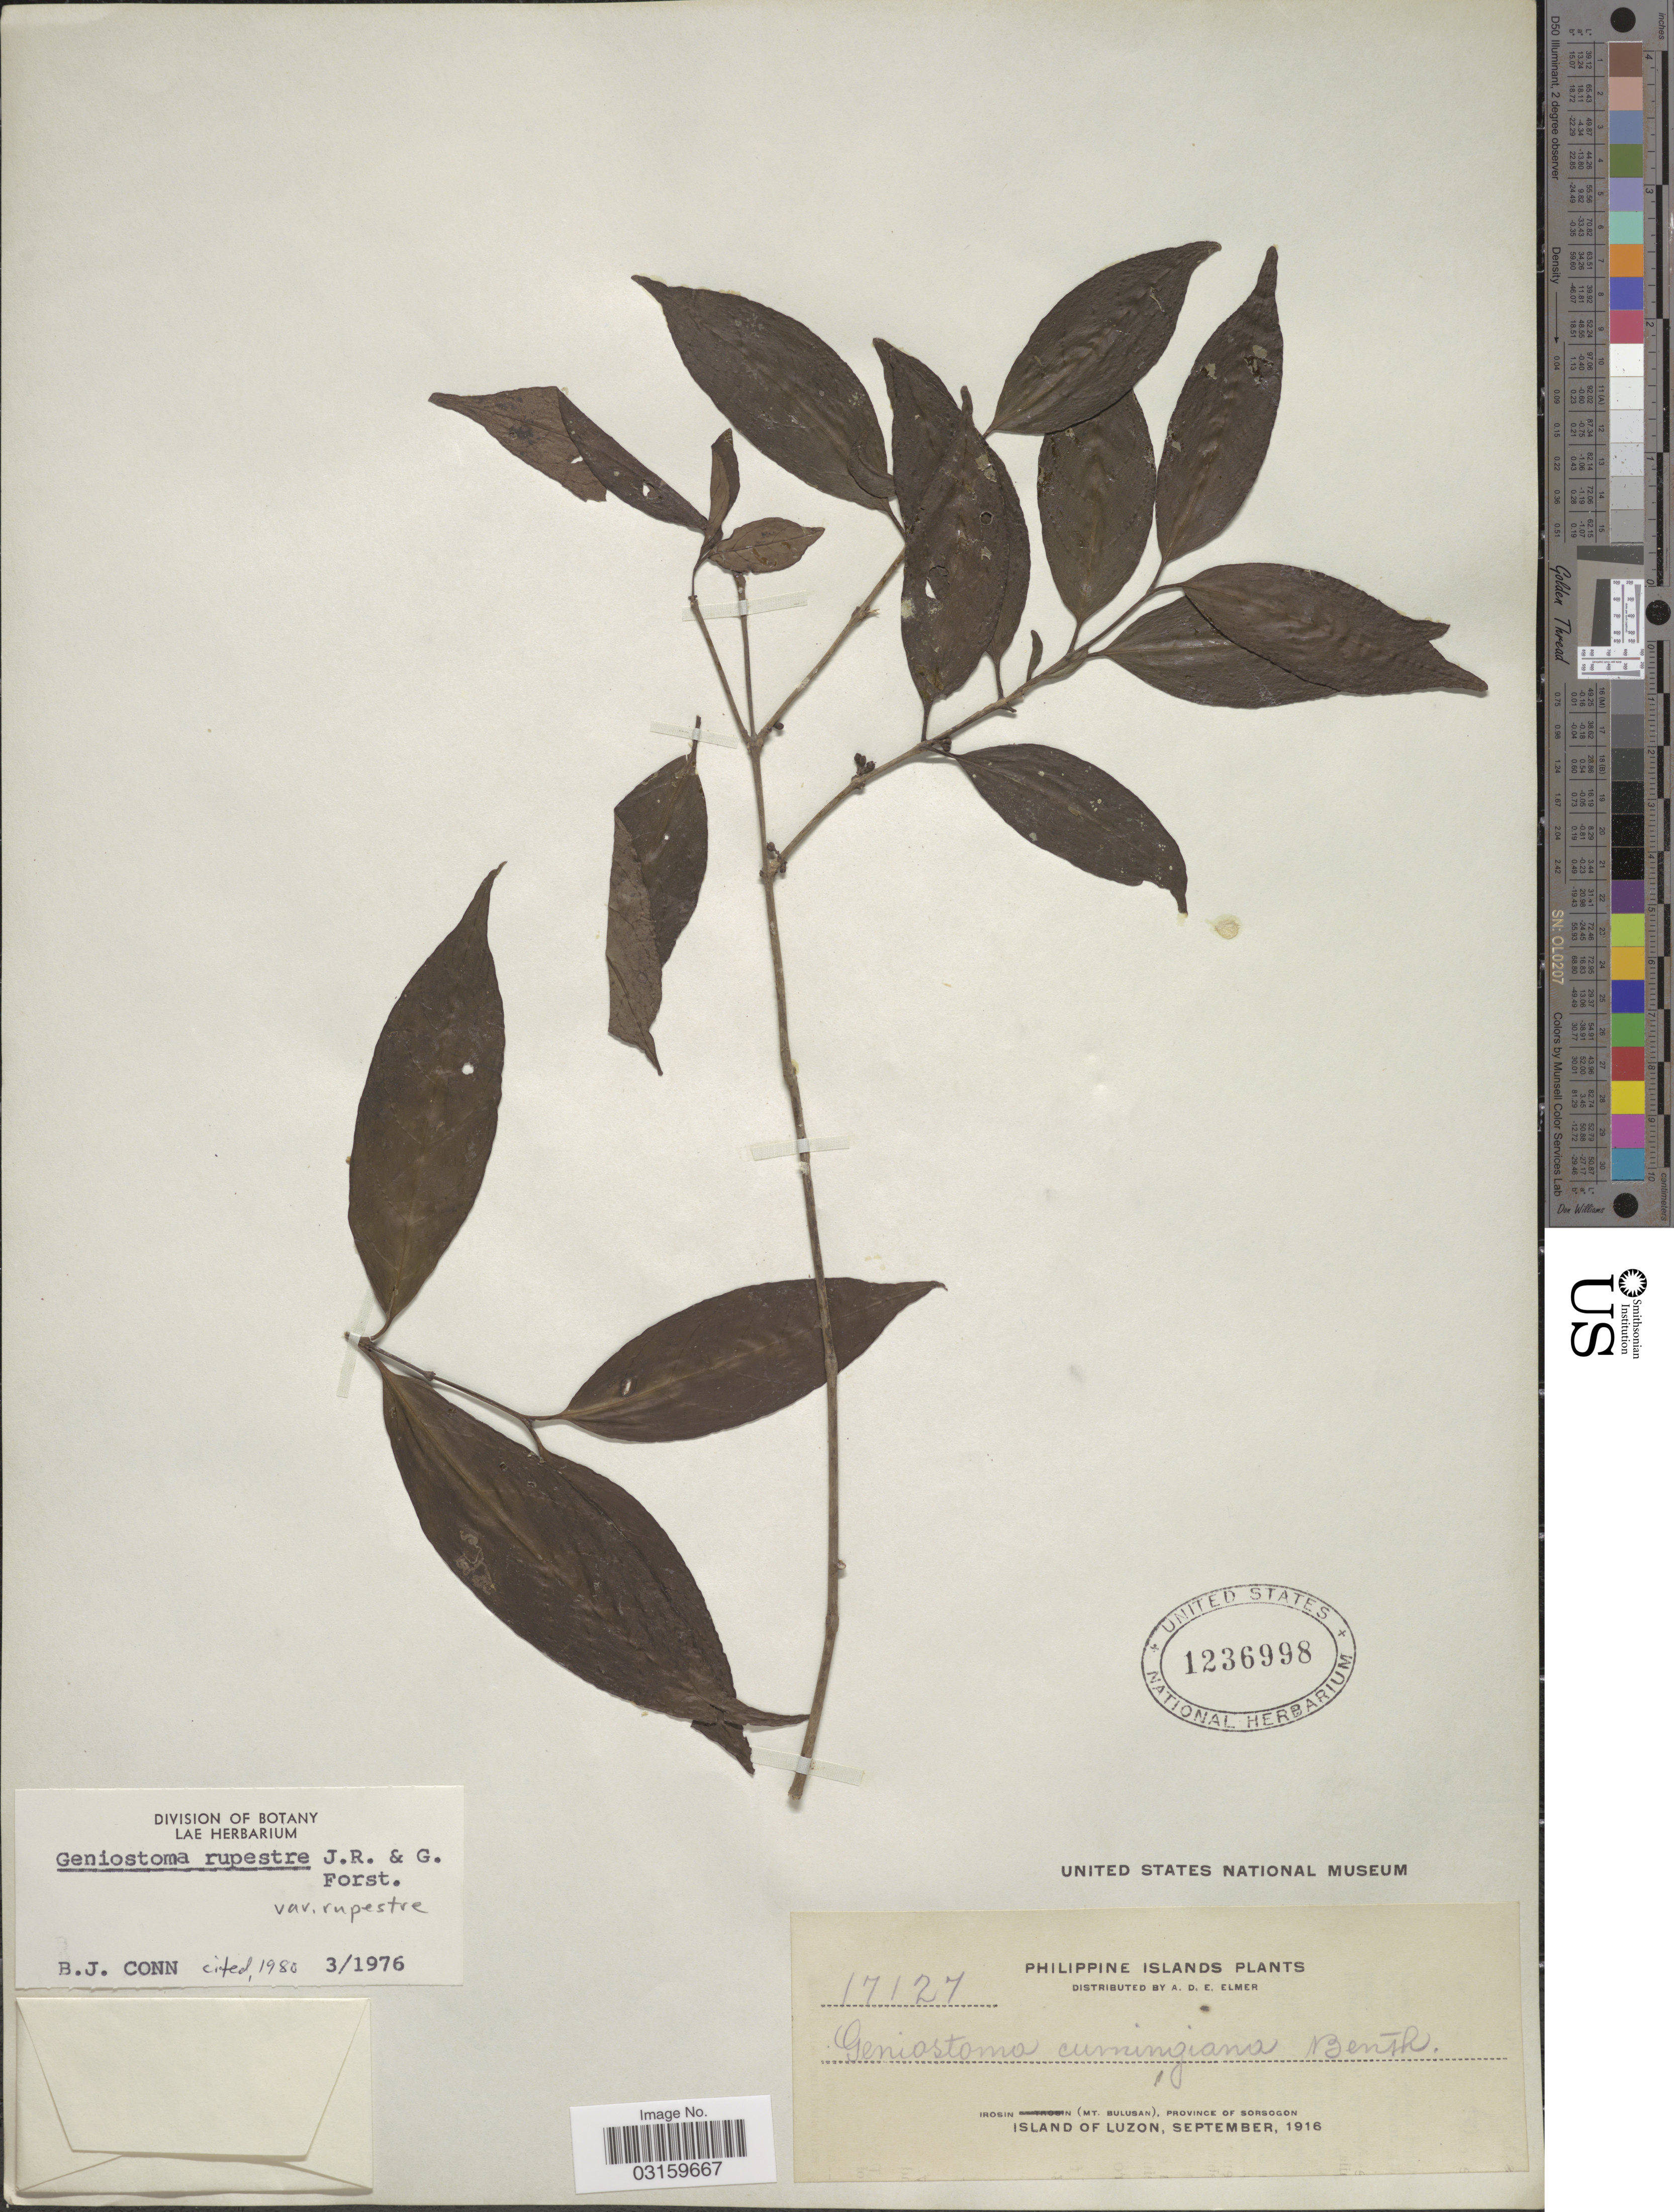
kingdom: Plantae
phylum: Tracheophyta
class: Magnoliopsida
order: Gentianales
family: Loganiaceae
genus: Geniostoma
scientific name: Geniostoma rupestre var. rupestre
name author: J.R. Forst. & G. Forst.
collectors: A. D. E. Elmer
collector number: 17127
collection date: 1916-09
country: Philippines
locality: Irosin (Mt. Bulusan), Province of Sorsogon, Island of Luzon.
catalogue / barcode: US 1236998